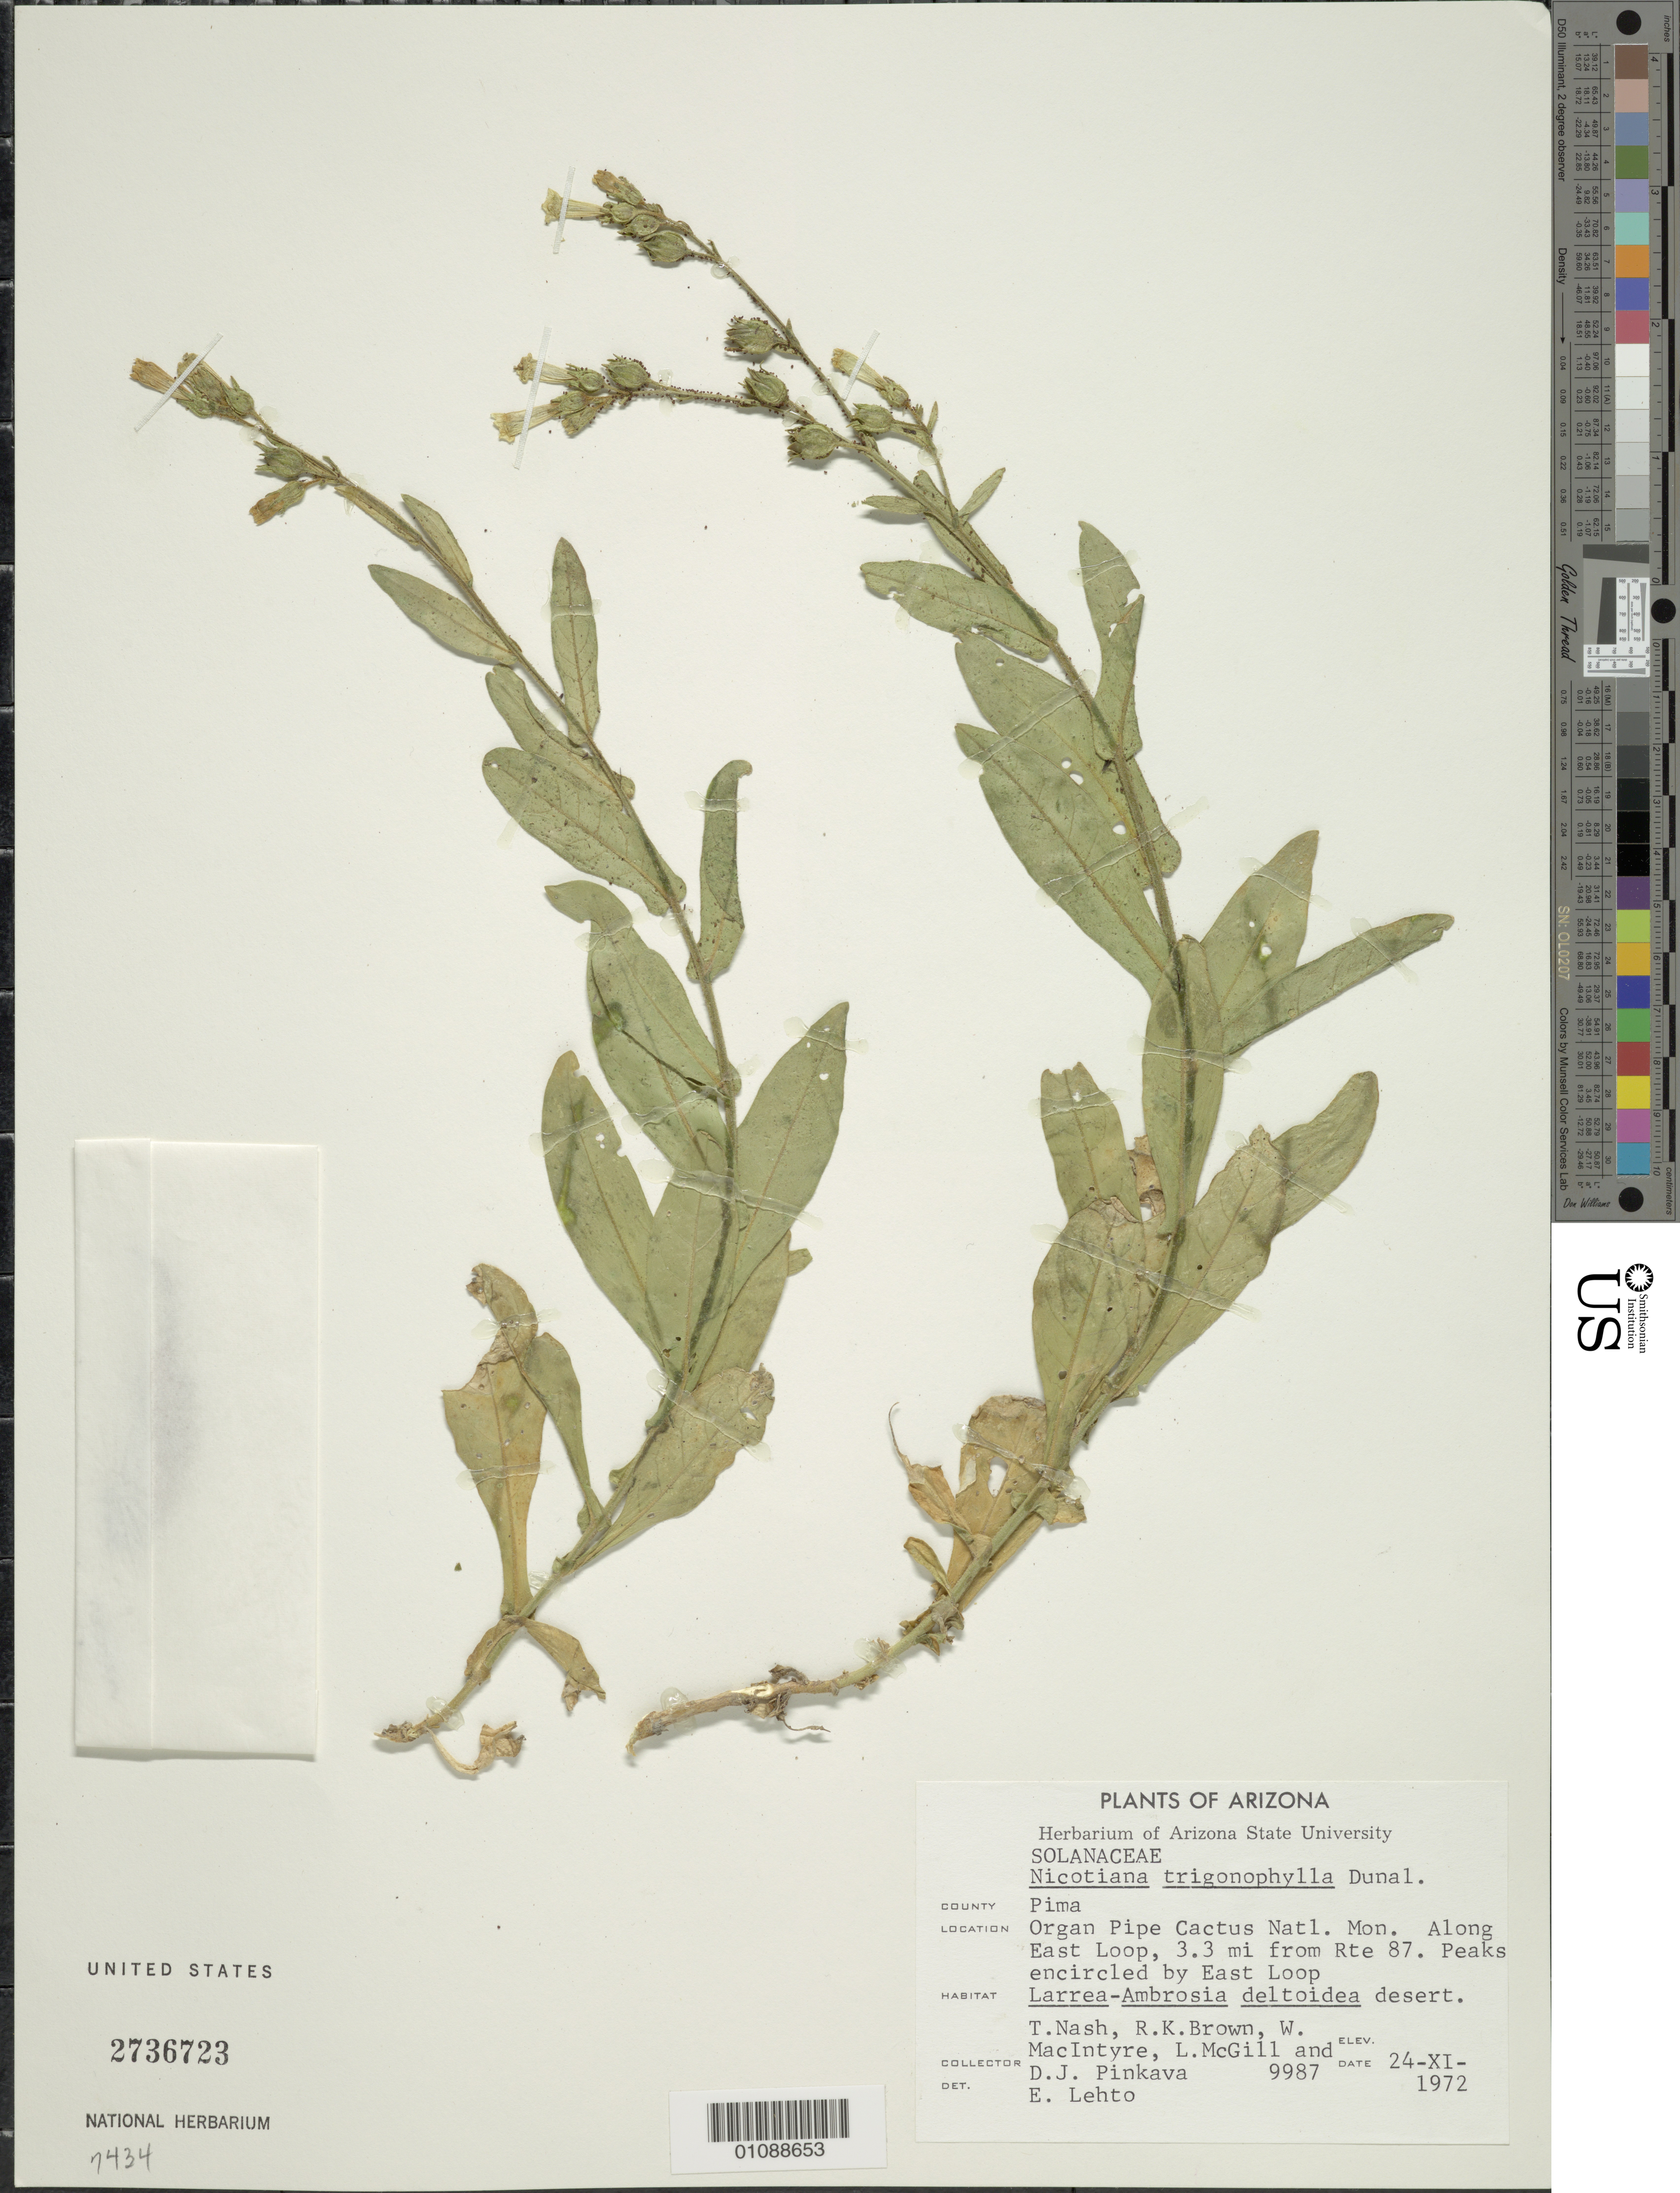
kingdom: Plantae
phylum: Tracheophyta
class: Magnoliopsida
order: Solanales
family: Solanaceae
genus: Nicotiana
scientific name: Nicotiana trigonophylla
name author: Dunal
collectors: T. Nash, R. K. Brown, W. Macintyre, L. McGill & D. J. Pinkava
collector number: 9987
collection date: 1972-11-24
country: United States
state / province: Arizona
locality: County Pima. Organ Pipe Cactus Natl. Mon. Along East Loop, 3.3 mi from Rte 87. Peaks encircled by East Loop.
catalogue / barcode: US 2736723